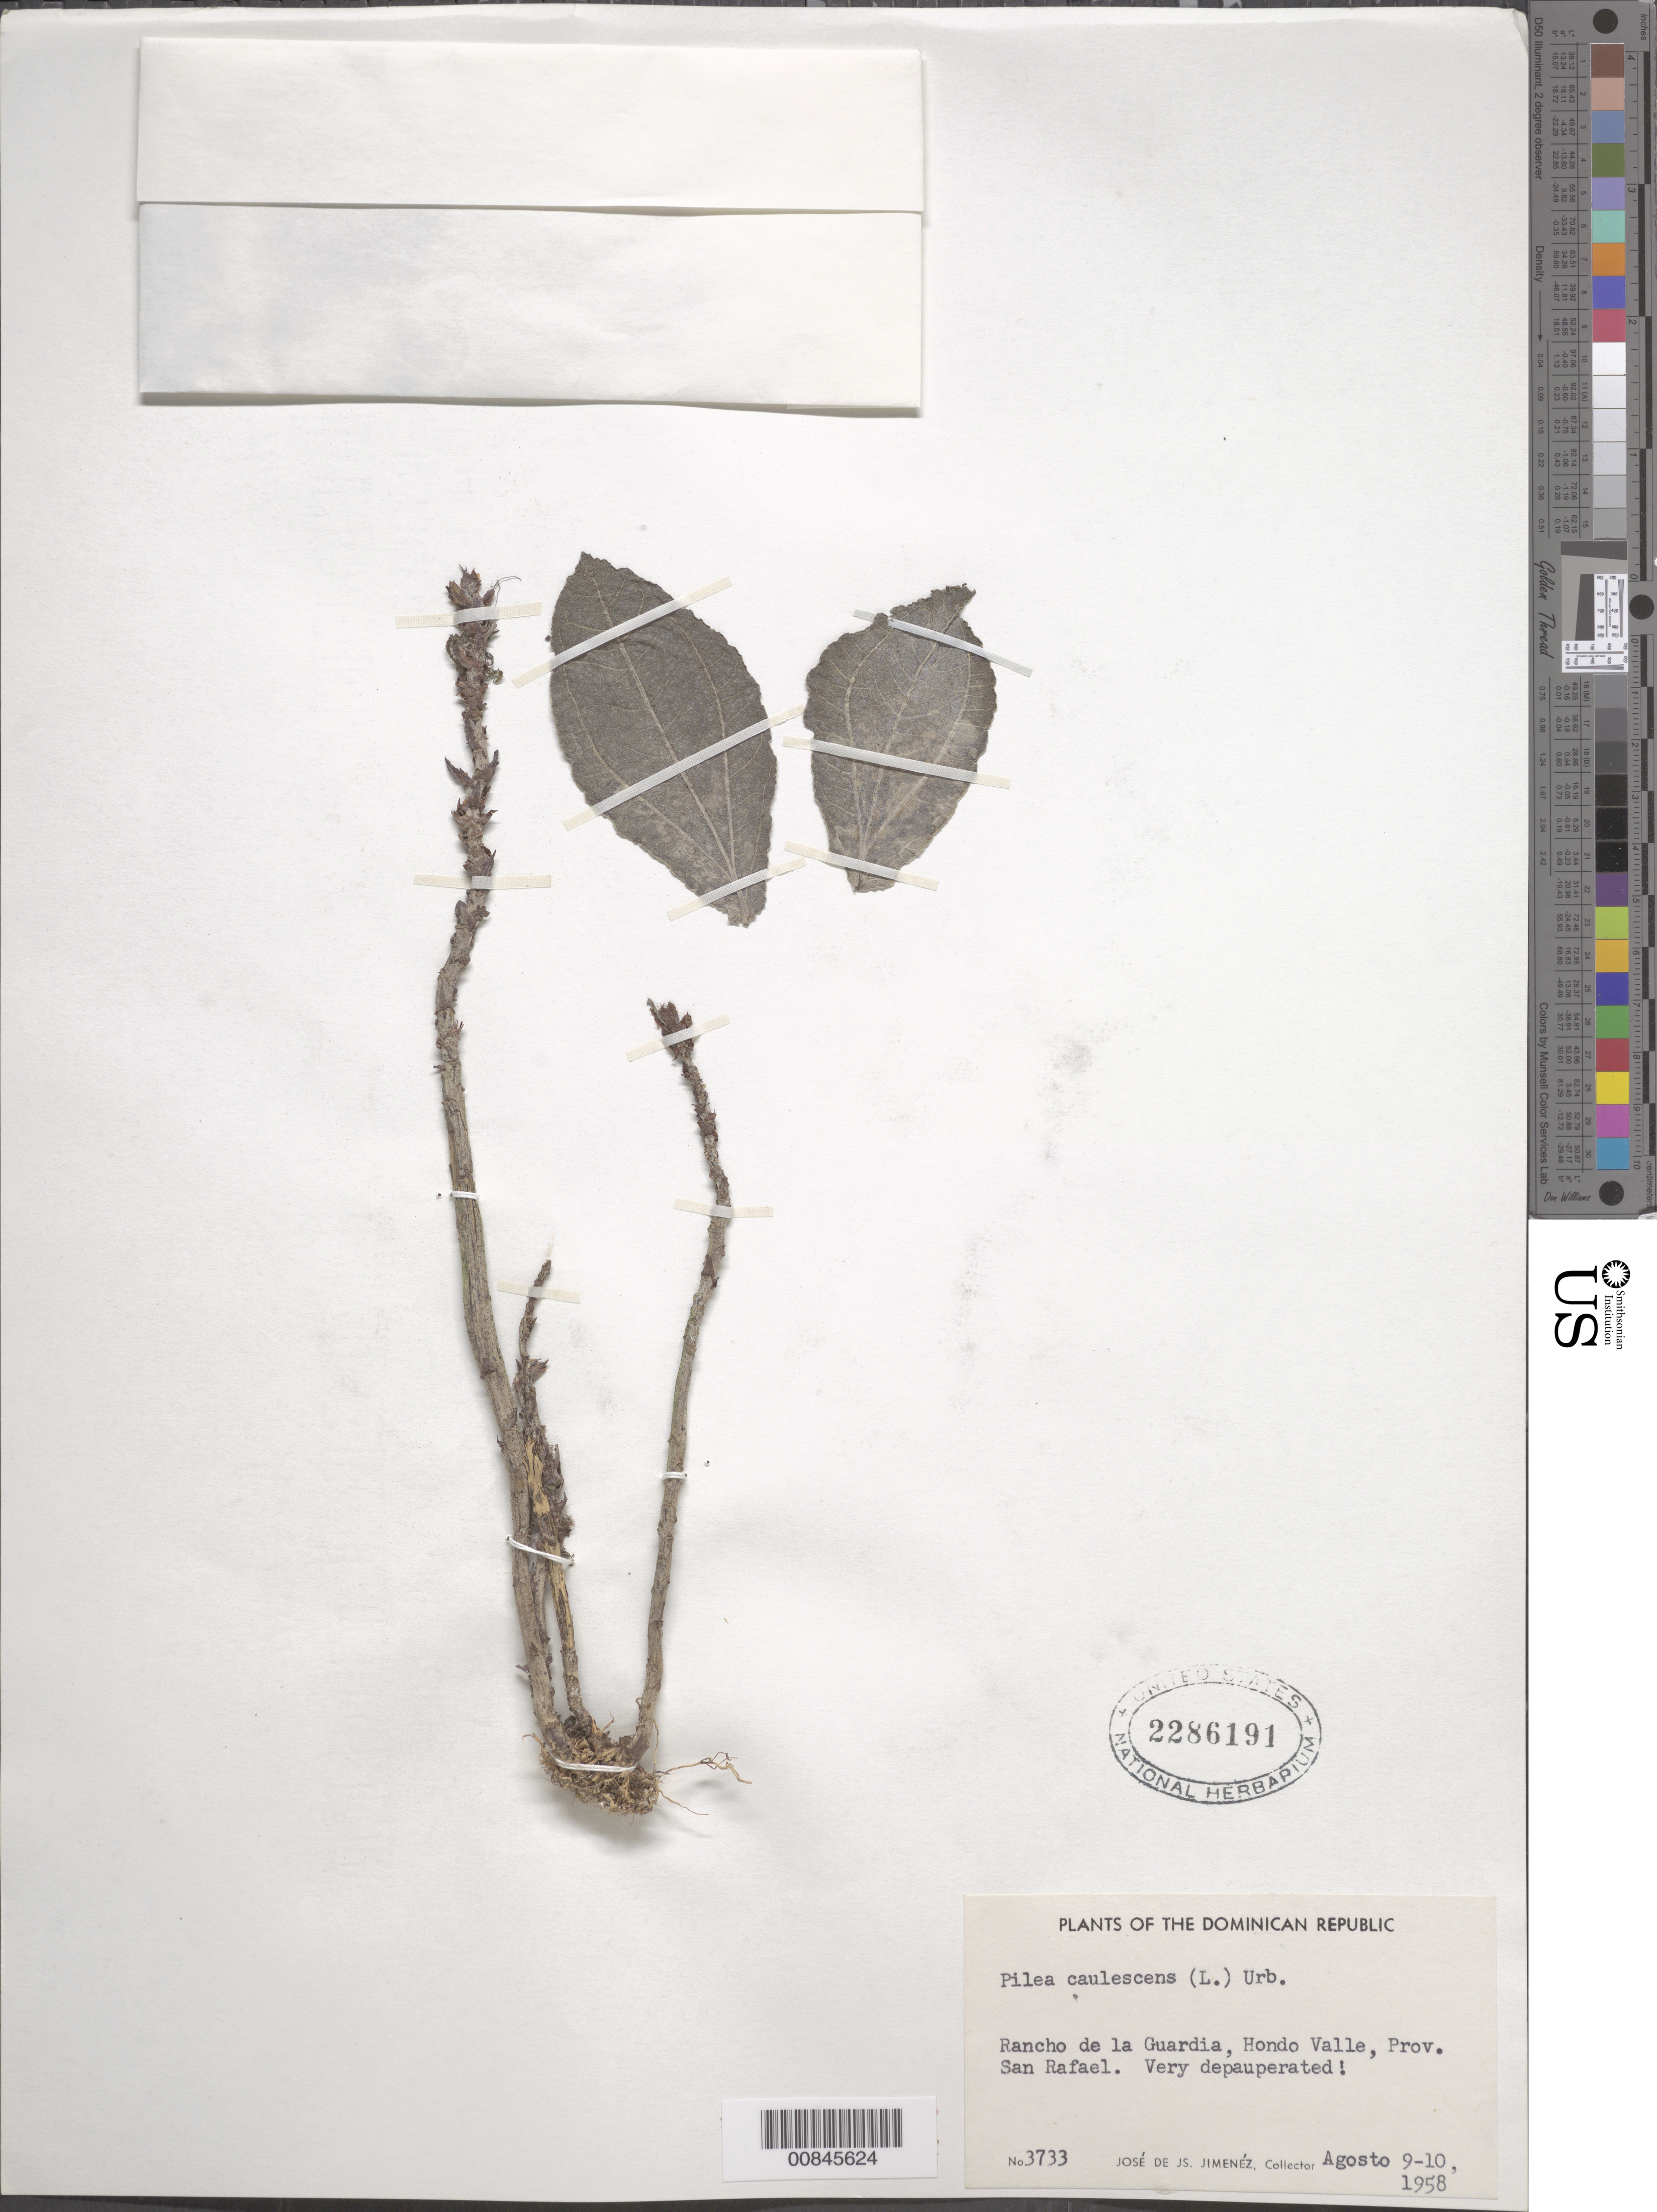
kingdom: Plantae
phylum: Tracheophyta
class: Magnoliopsida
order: Rosales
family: Urticaceae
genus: Pilea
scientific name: Pilea caulescens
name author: (L.) Urb.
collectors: J. J. Jiménez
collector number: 3733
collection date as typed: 09 Aug 1958 to 10 Aug 1958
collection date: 1958-08-09/1958-08-10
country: Dominican Republic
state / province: Elias Piña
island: Hispaniola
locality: Rancho de la Guadia, Hondo Valle, Prov. San Rafael (obsolete).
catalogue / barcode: US 2286191